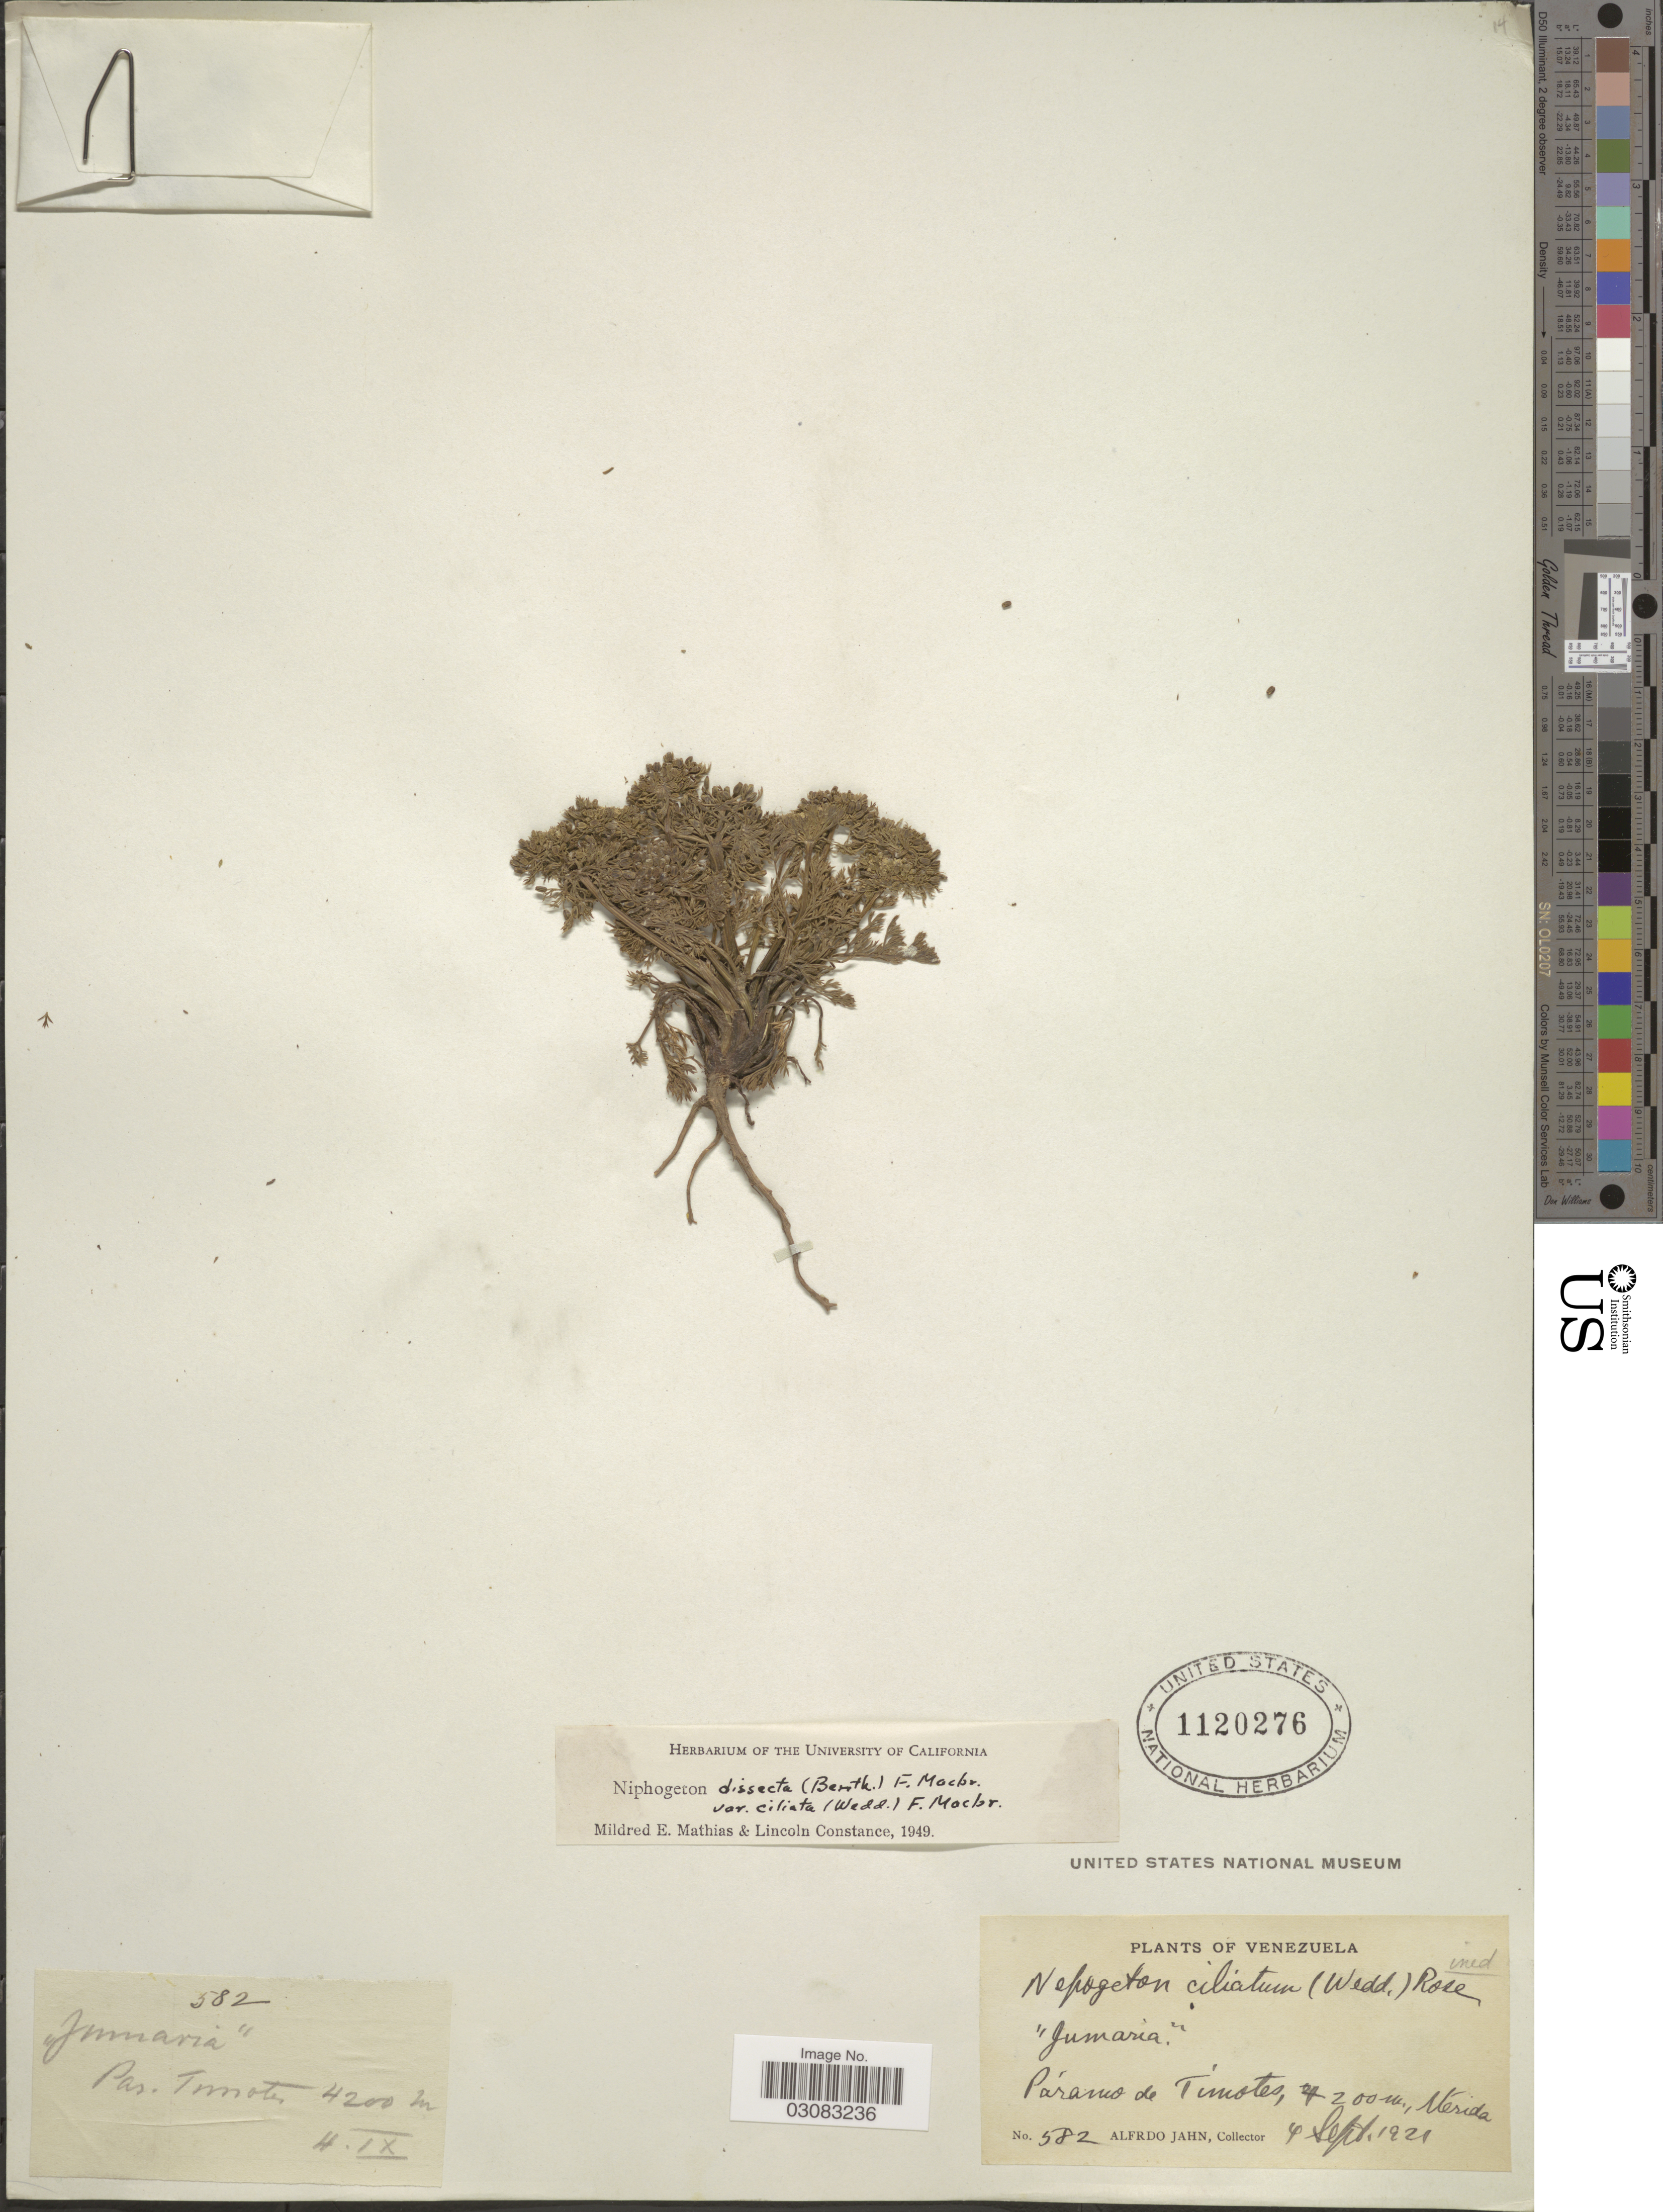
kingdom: Plantae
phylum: Tracheophyta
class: Magnoliopsida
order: Apiales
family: Apiaceae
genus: Niphogeton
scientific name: Niphogeton dissecta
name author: (Benth.) J.F. Macbr.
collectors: A. Jahn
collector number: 582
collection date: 1921-09-04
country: Venezuela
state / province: Mérida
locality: Páramo de Timotes.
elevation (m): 4200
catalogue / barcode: US 1120276